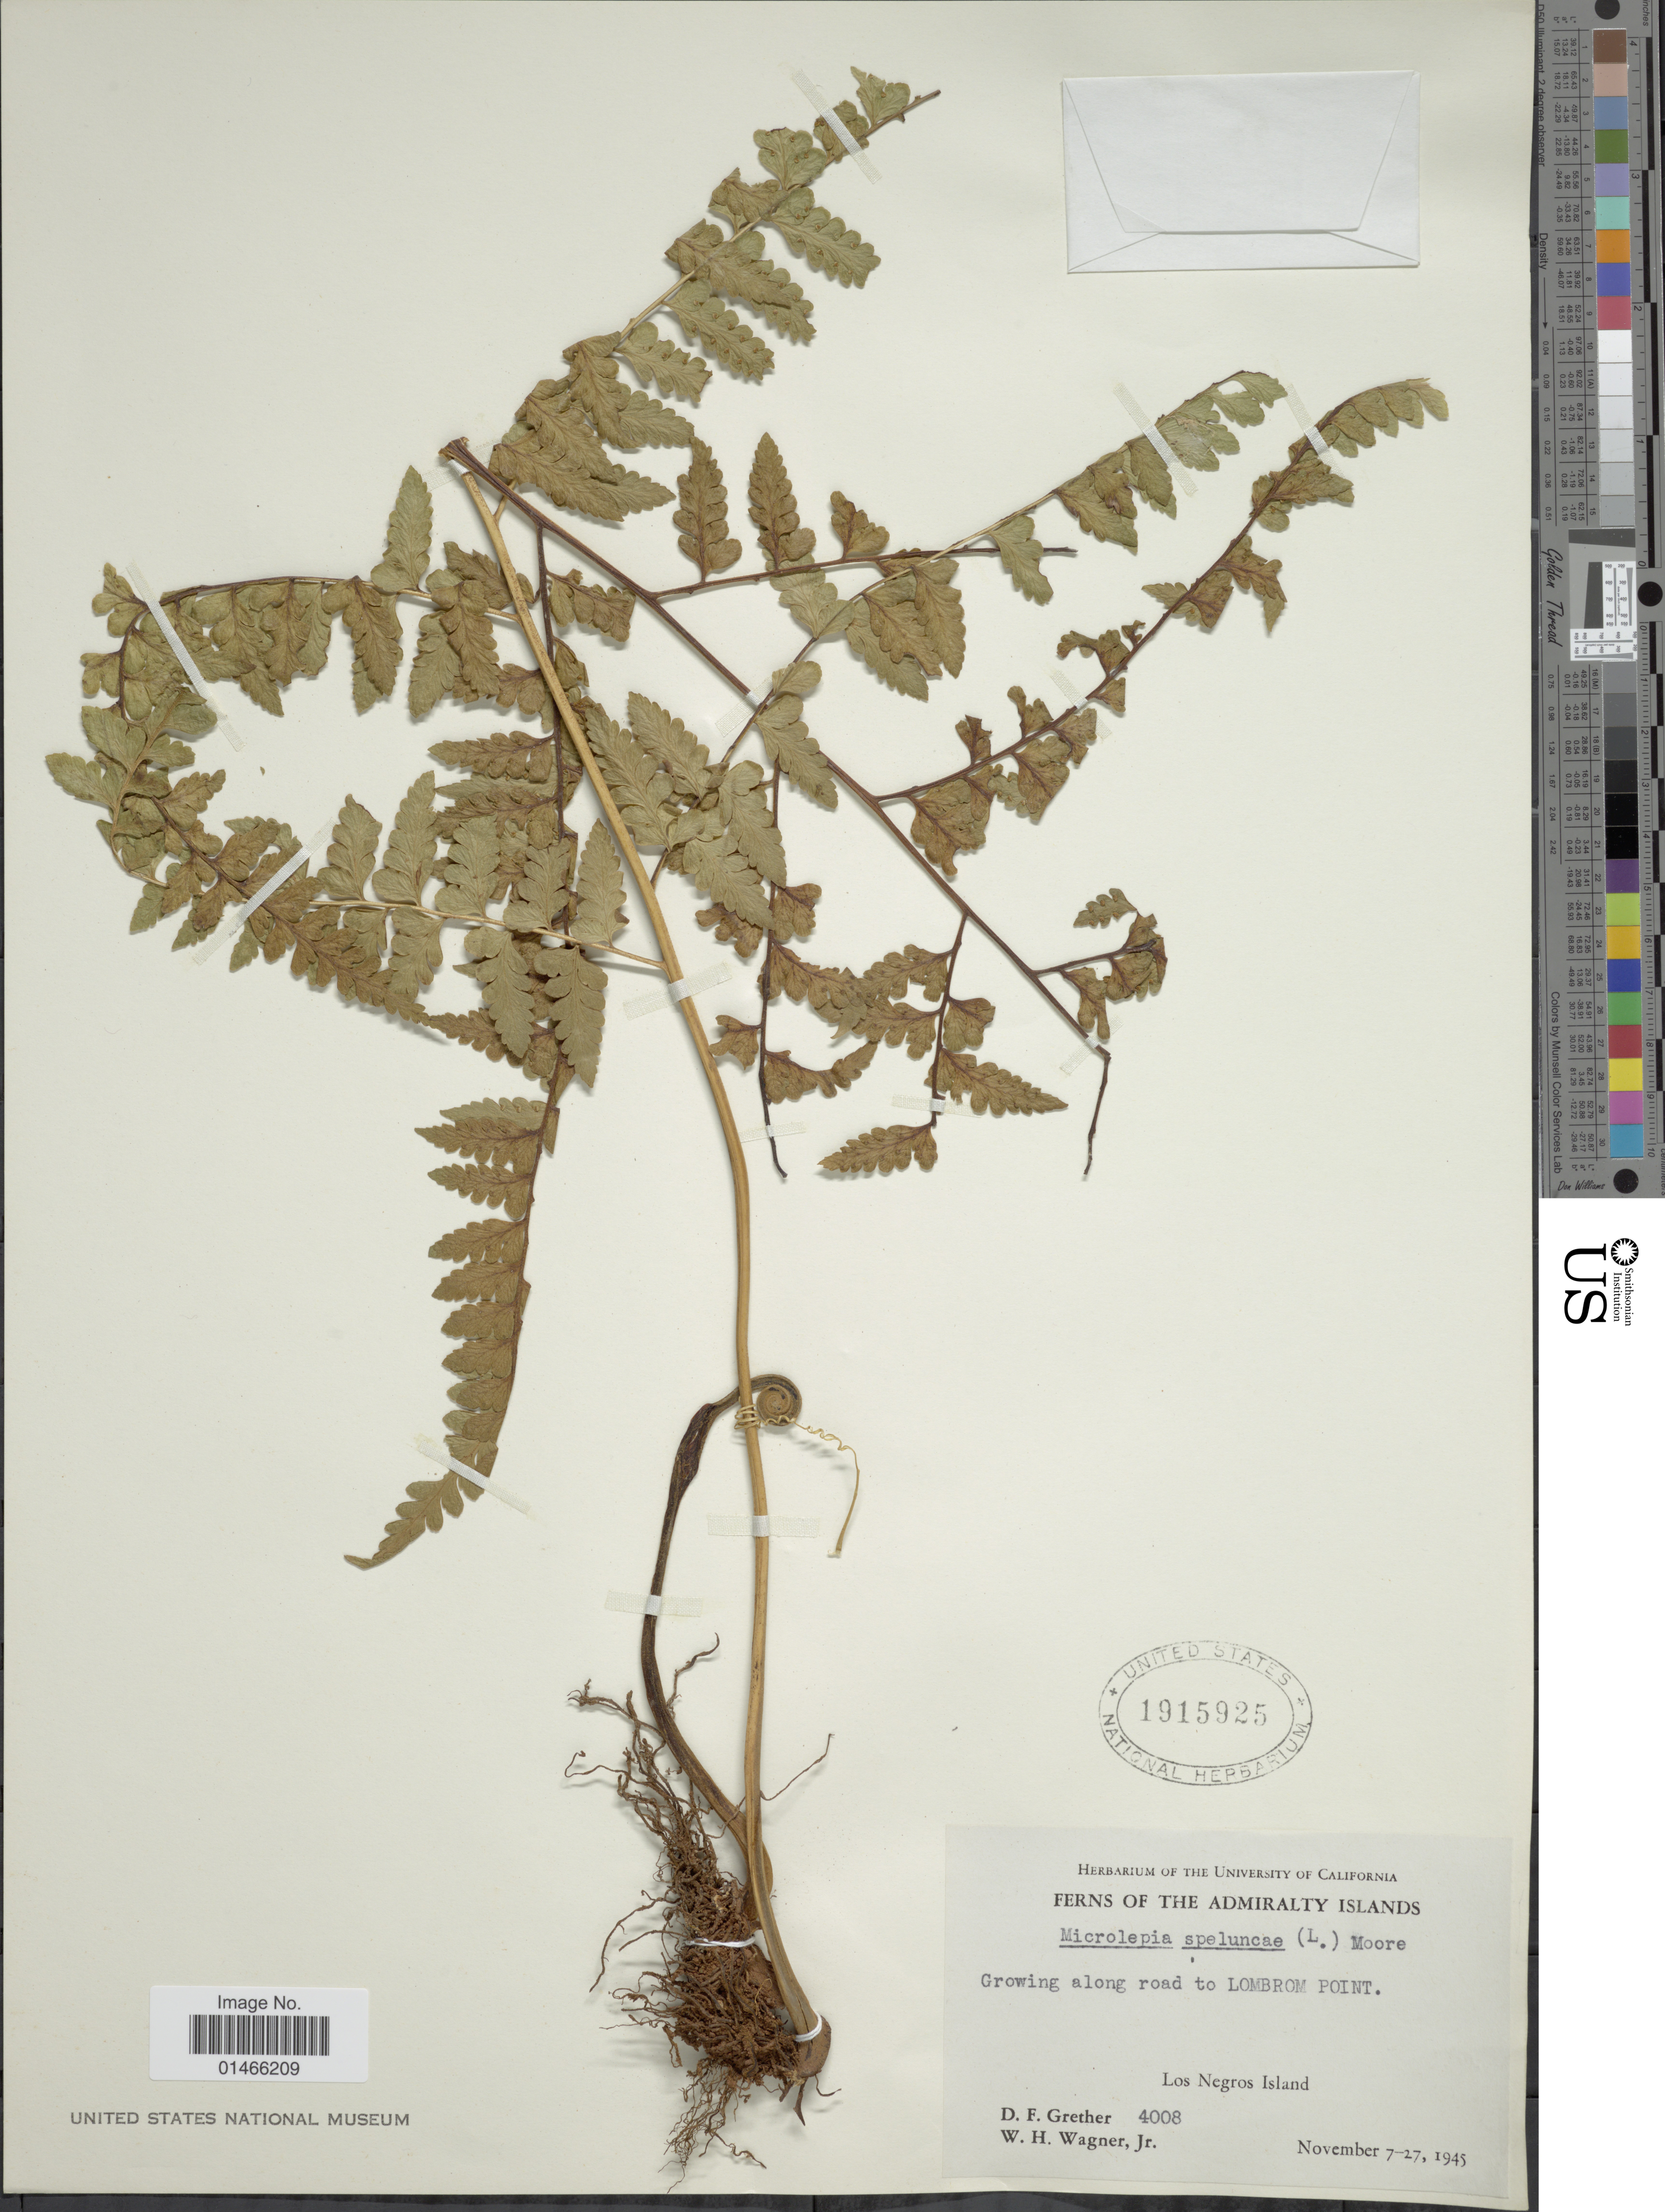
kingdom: Plantae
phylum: Tracheophyta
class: Polypodiopsida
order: Polypodiales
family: Dennstaedtiaceae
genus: Microlepia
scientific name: Microlepia pilosiuscula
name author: (Sm.) C.V. Morton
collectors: D. F. Grether & W. H. Wagner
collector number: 4008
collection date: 1945-11-07/1945-11-27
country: Papua New Guinea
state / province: Manus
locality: The Admiralty Islands. Growing along road to Lombrom Point. Los Negros Island.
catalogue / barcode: US 1915925